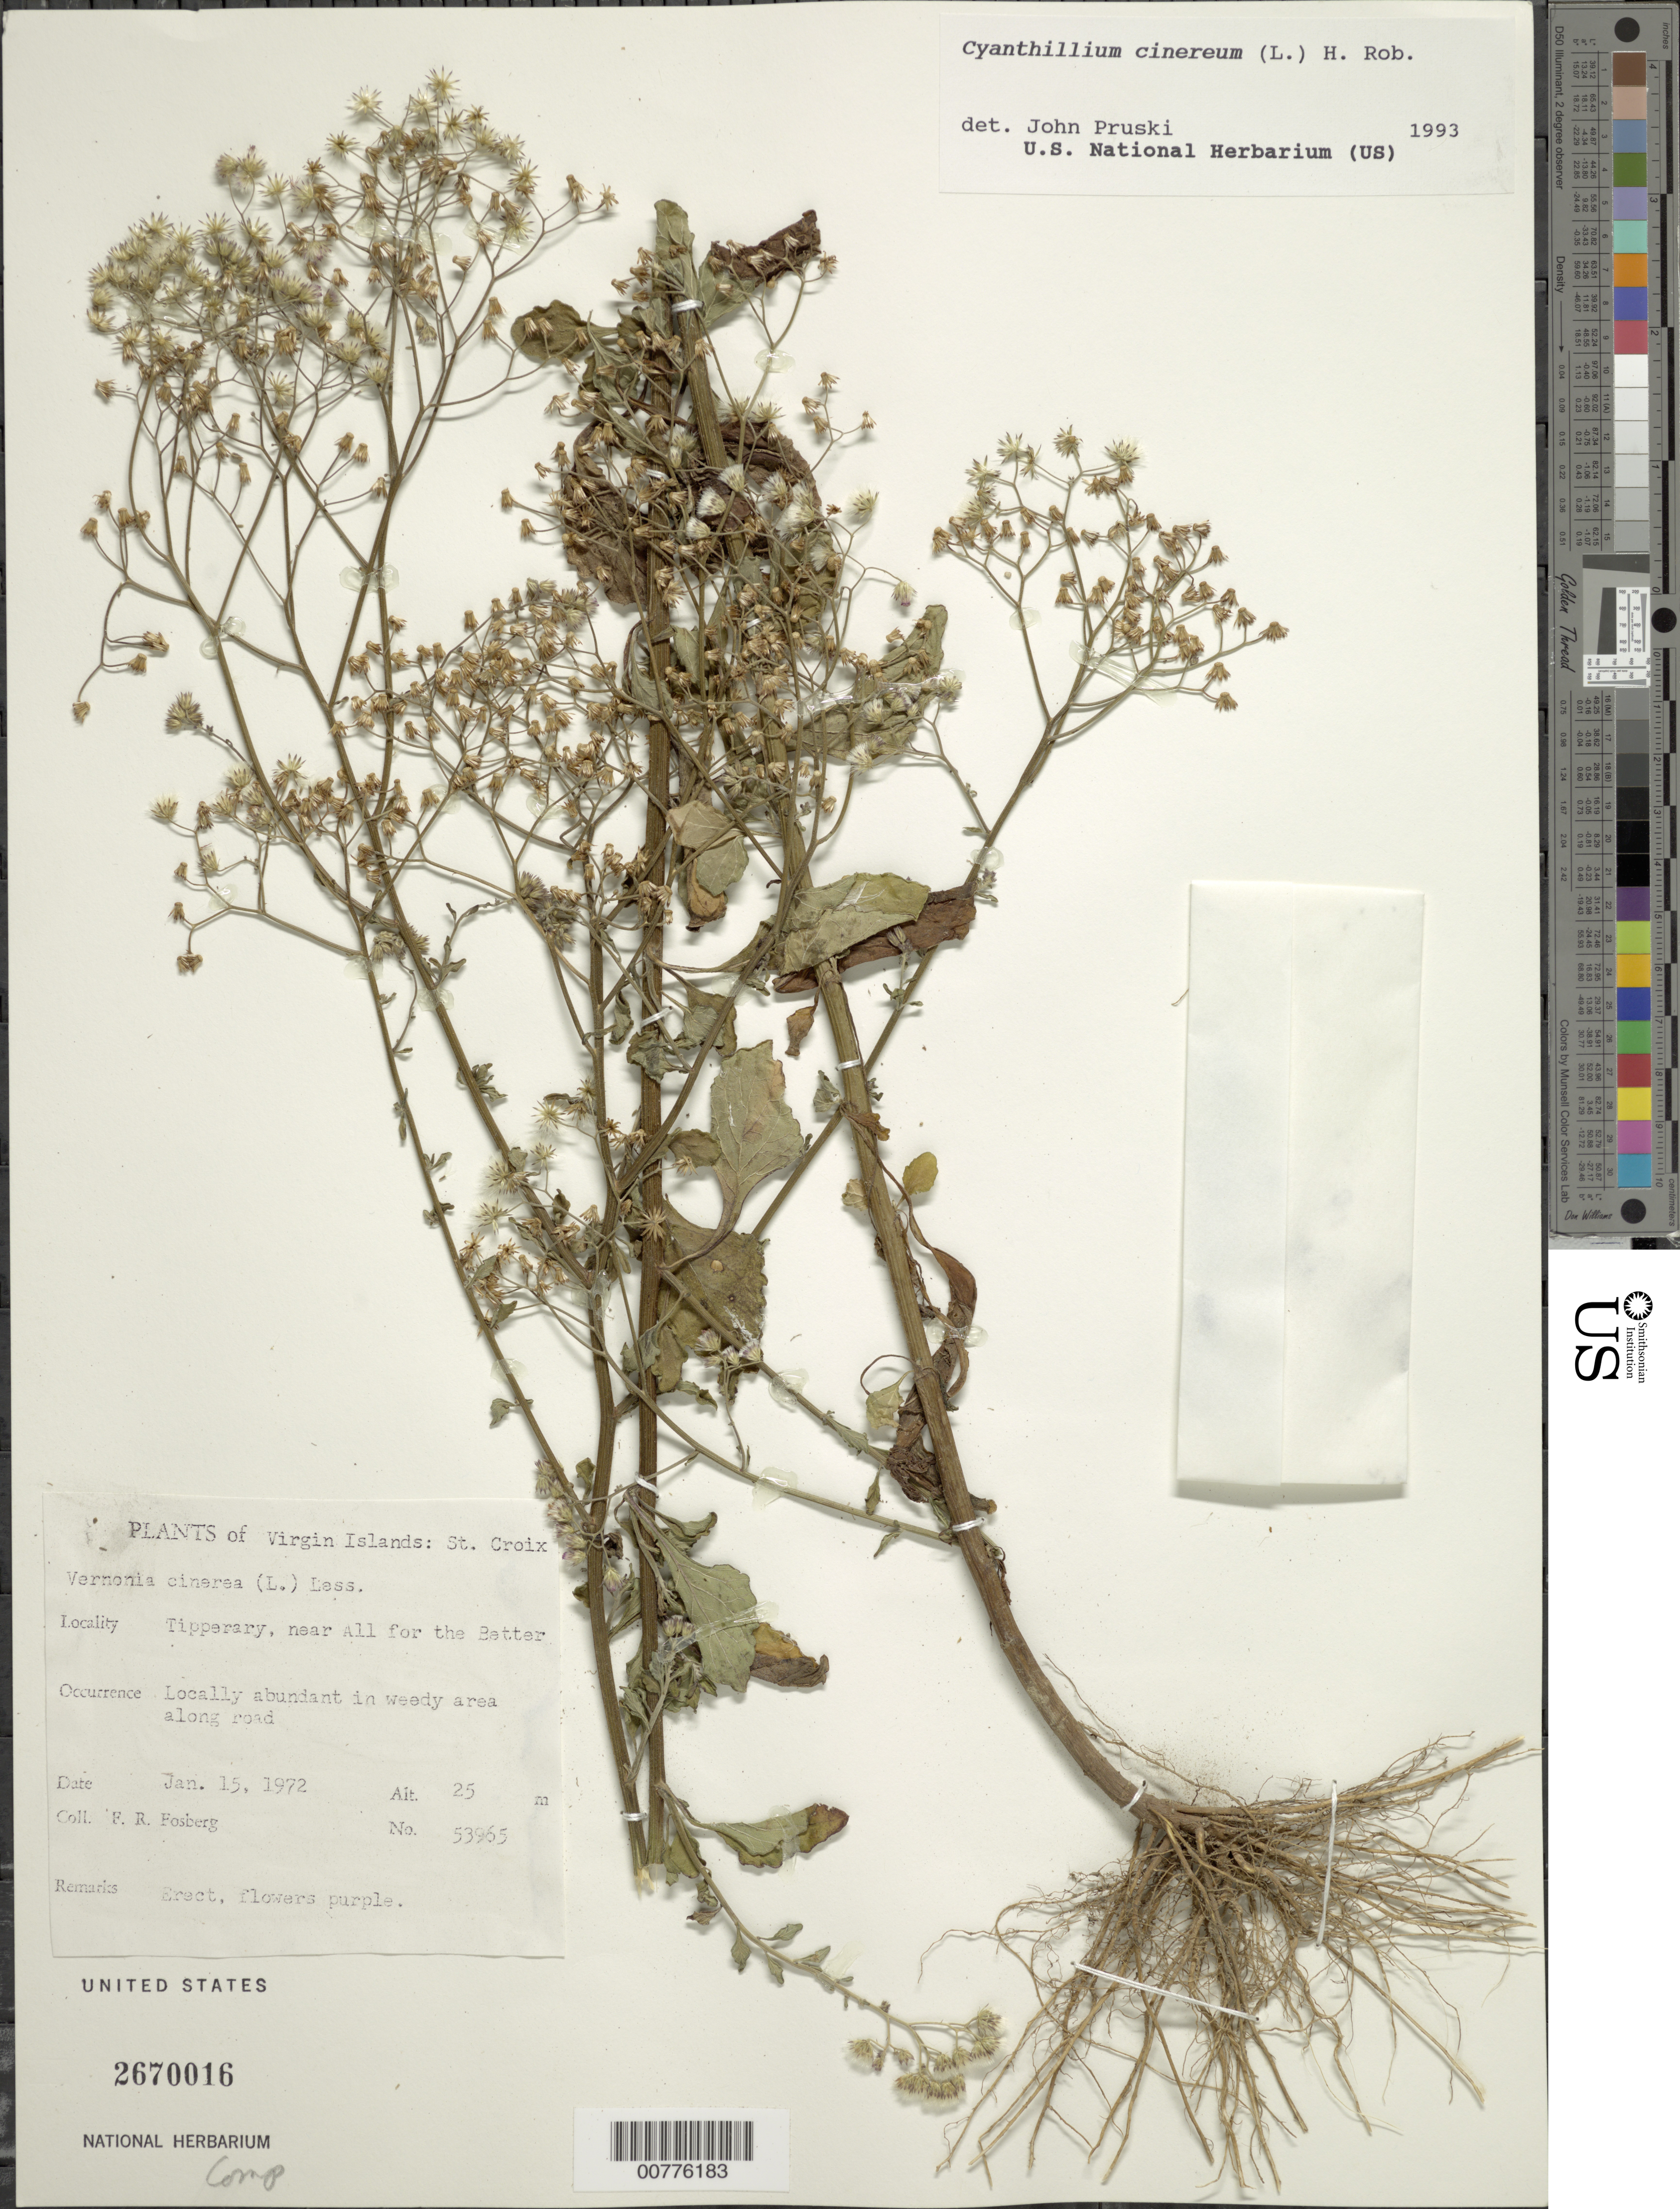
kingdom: Plantae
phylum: Tracheophyta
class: Magnoliopsida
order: Asterales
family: Asteraceae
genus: Cyanthillium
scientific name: Cyanthillium cinereum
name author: (L.) H. Rob.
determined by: Pruski, J. F.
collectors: F. R. Fosberg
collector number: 53965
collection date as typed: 15 Jan 1972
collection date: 1972-01-15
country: U.S. Virgin Islands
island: St. Croix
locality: Tipperary, near All for the Better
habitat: Locally abundant in weedy area along road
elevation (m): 25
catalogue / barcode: US 2670016